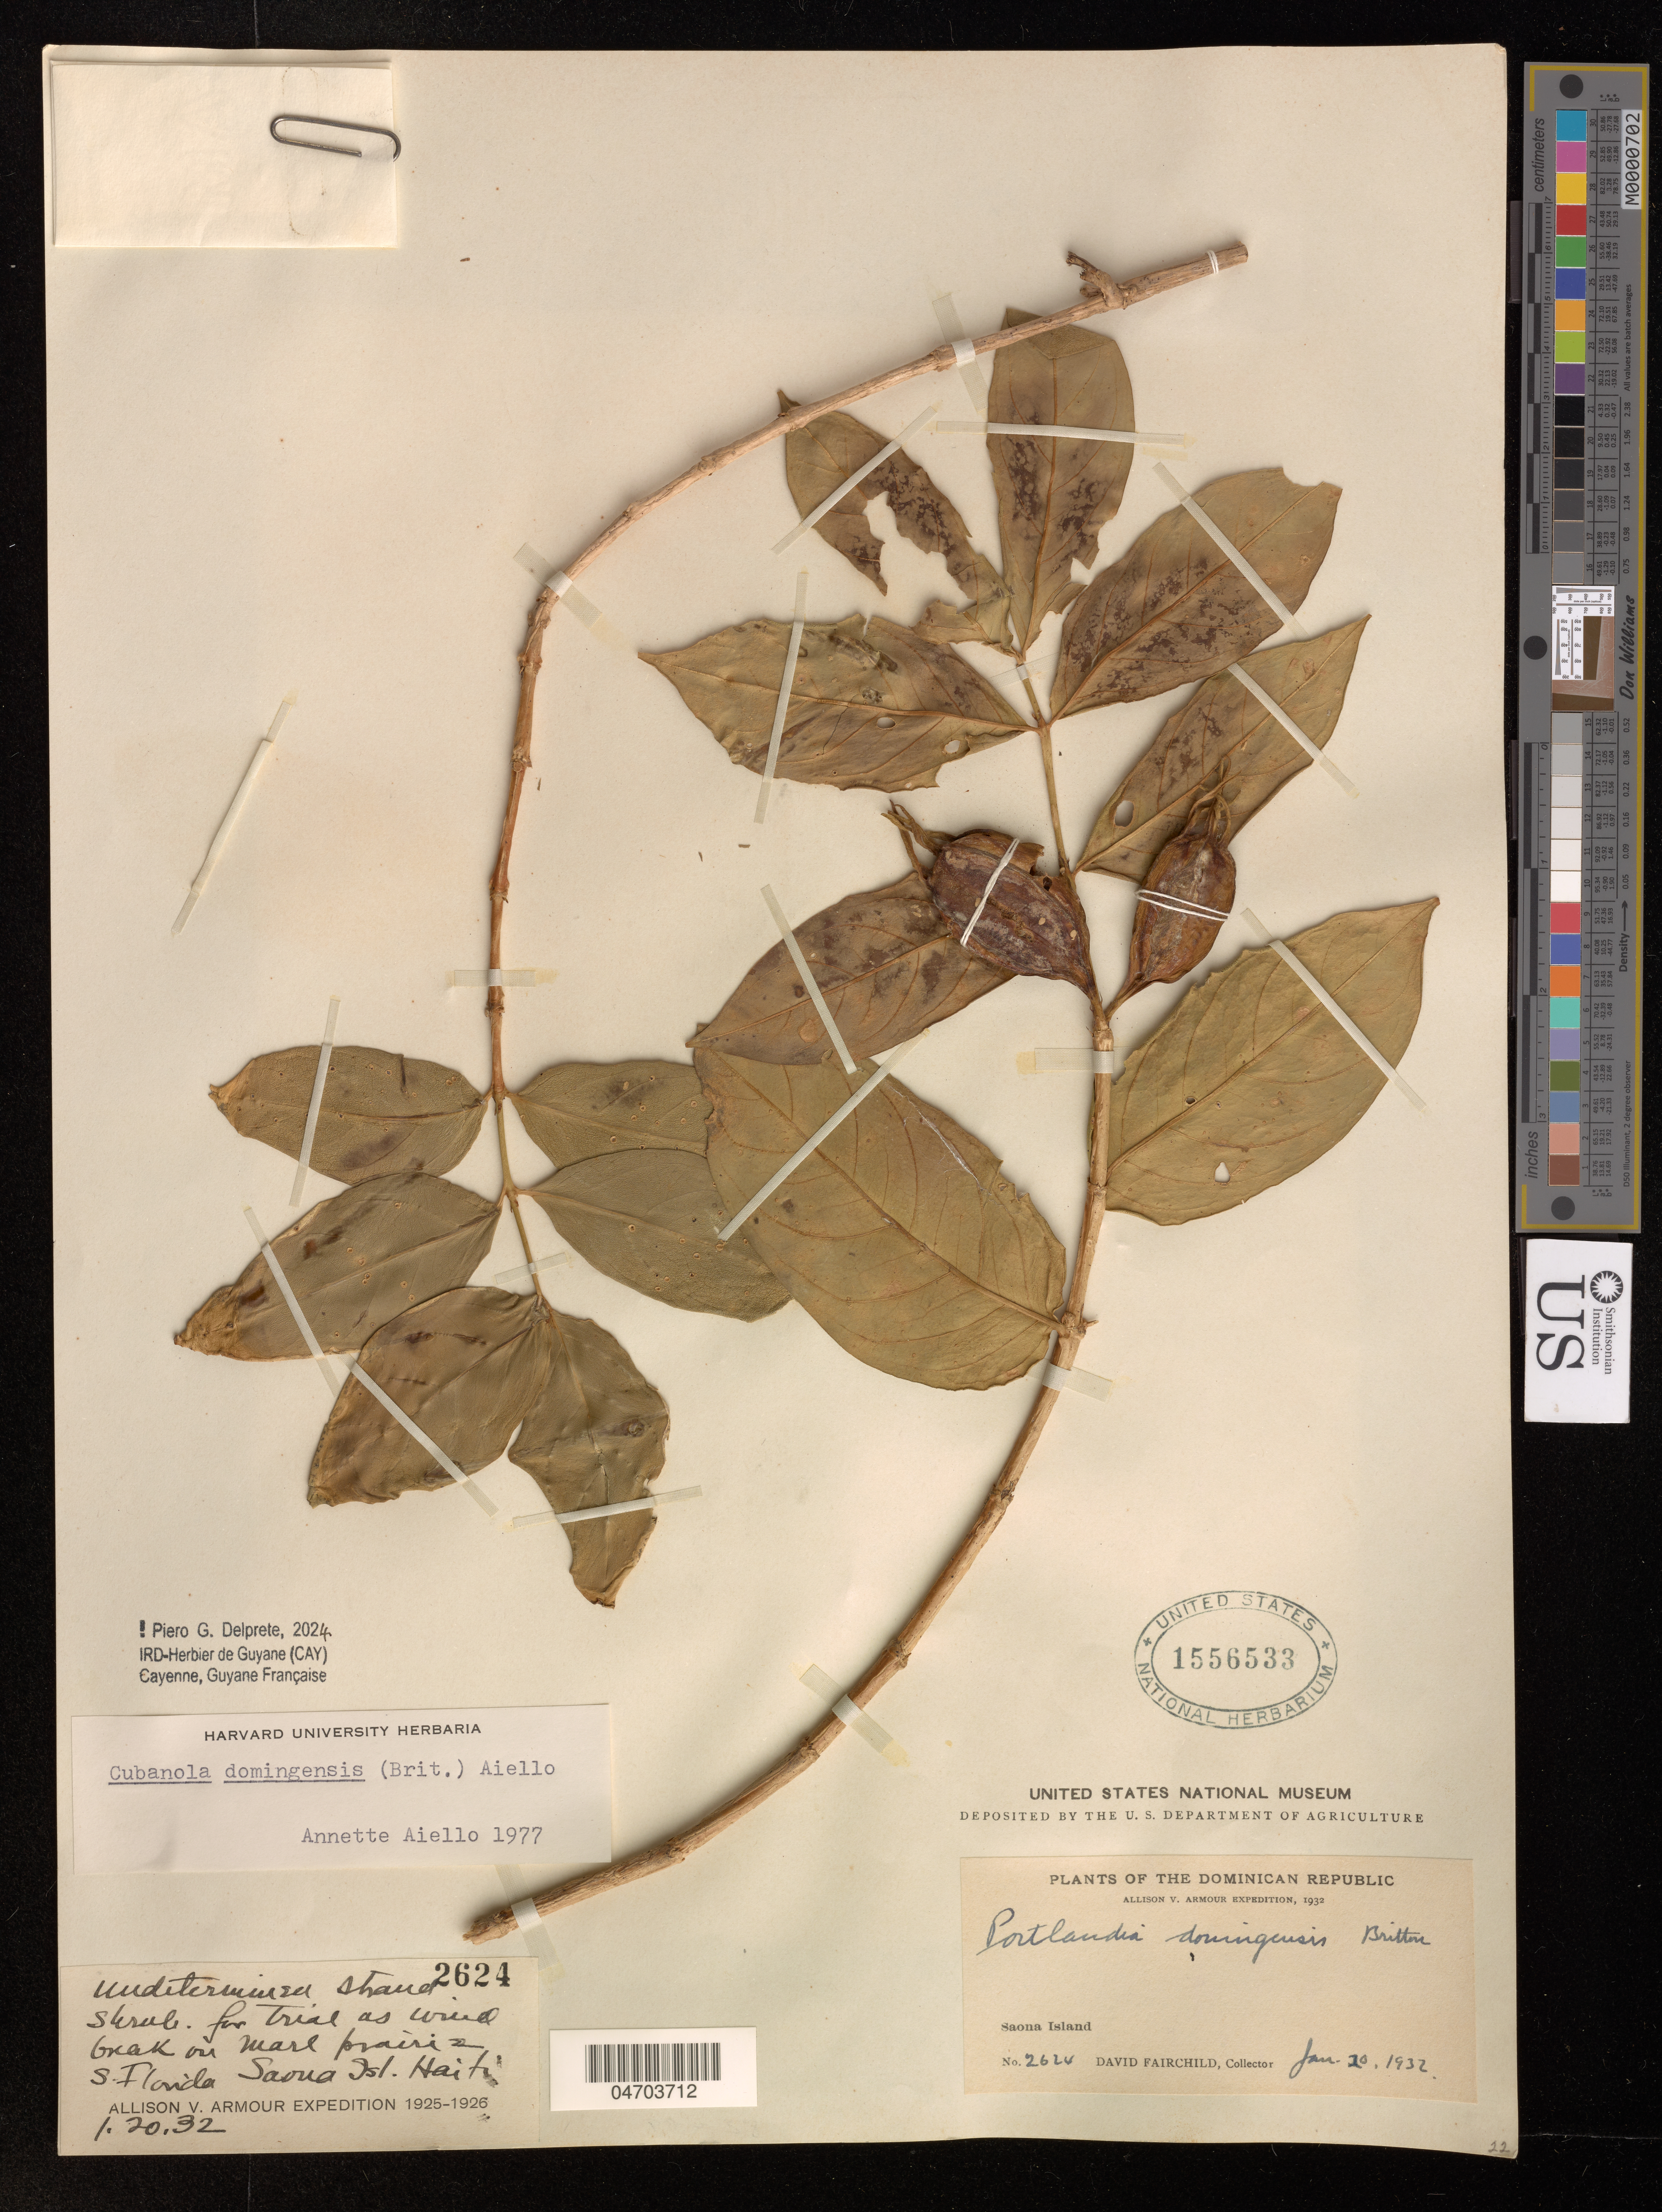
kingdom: Plantae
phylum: Tracheophyta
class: Magnoliopsida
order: Gentianales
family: Rubiaceae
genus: Cubanola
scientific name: Cubanola domingensis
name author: (Britton) Aiello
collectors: D. Fairchild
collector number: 2624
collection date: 1932-01-20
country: Dominican Republic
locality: Saona Island.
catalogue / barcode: US 1556533